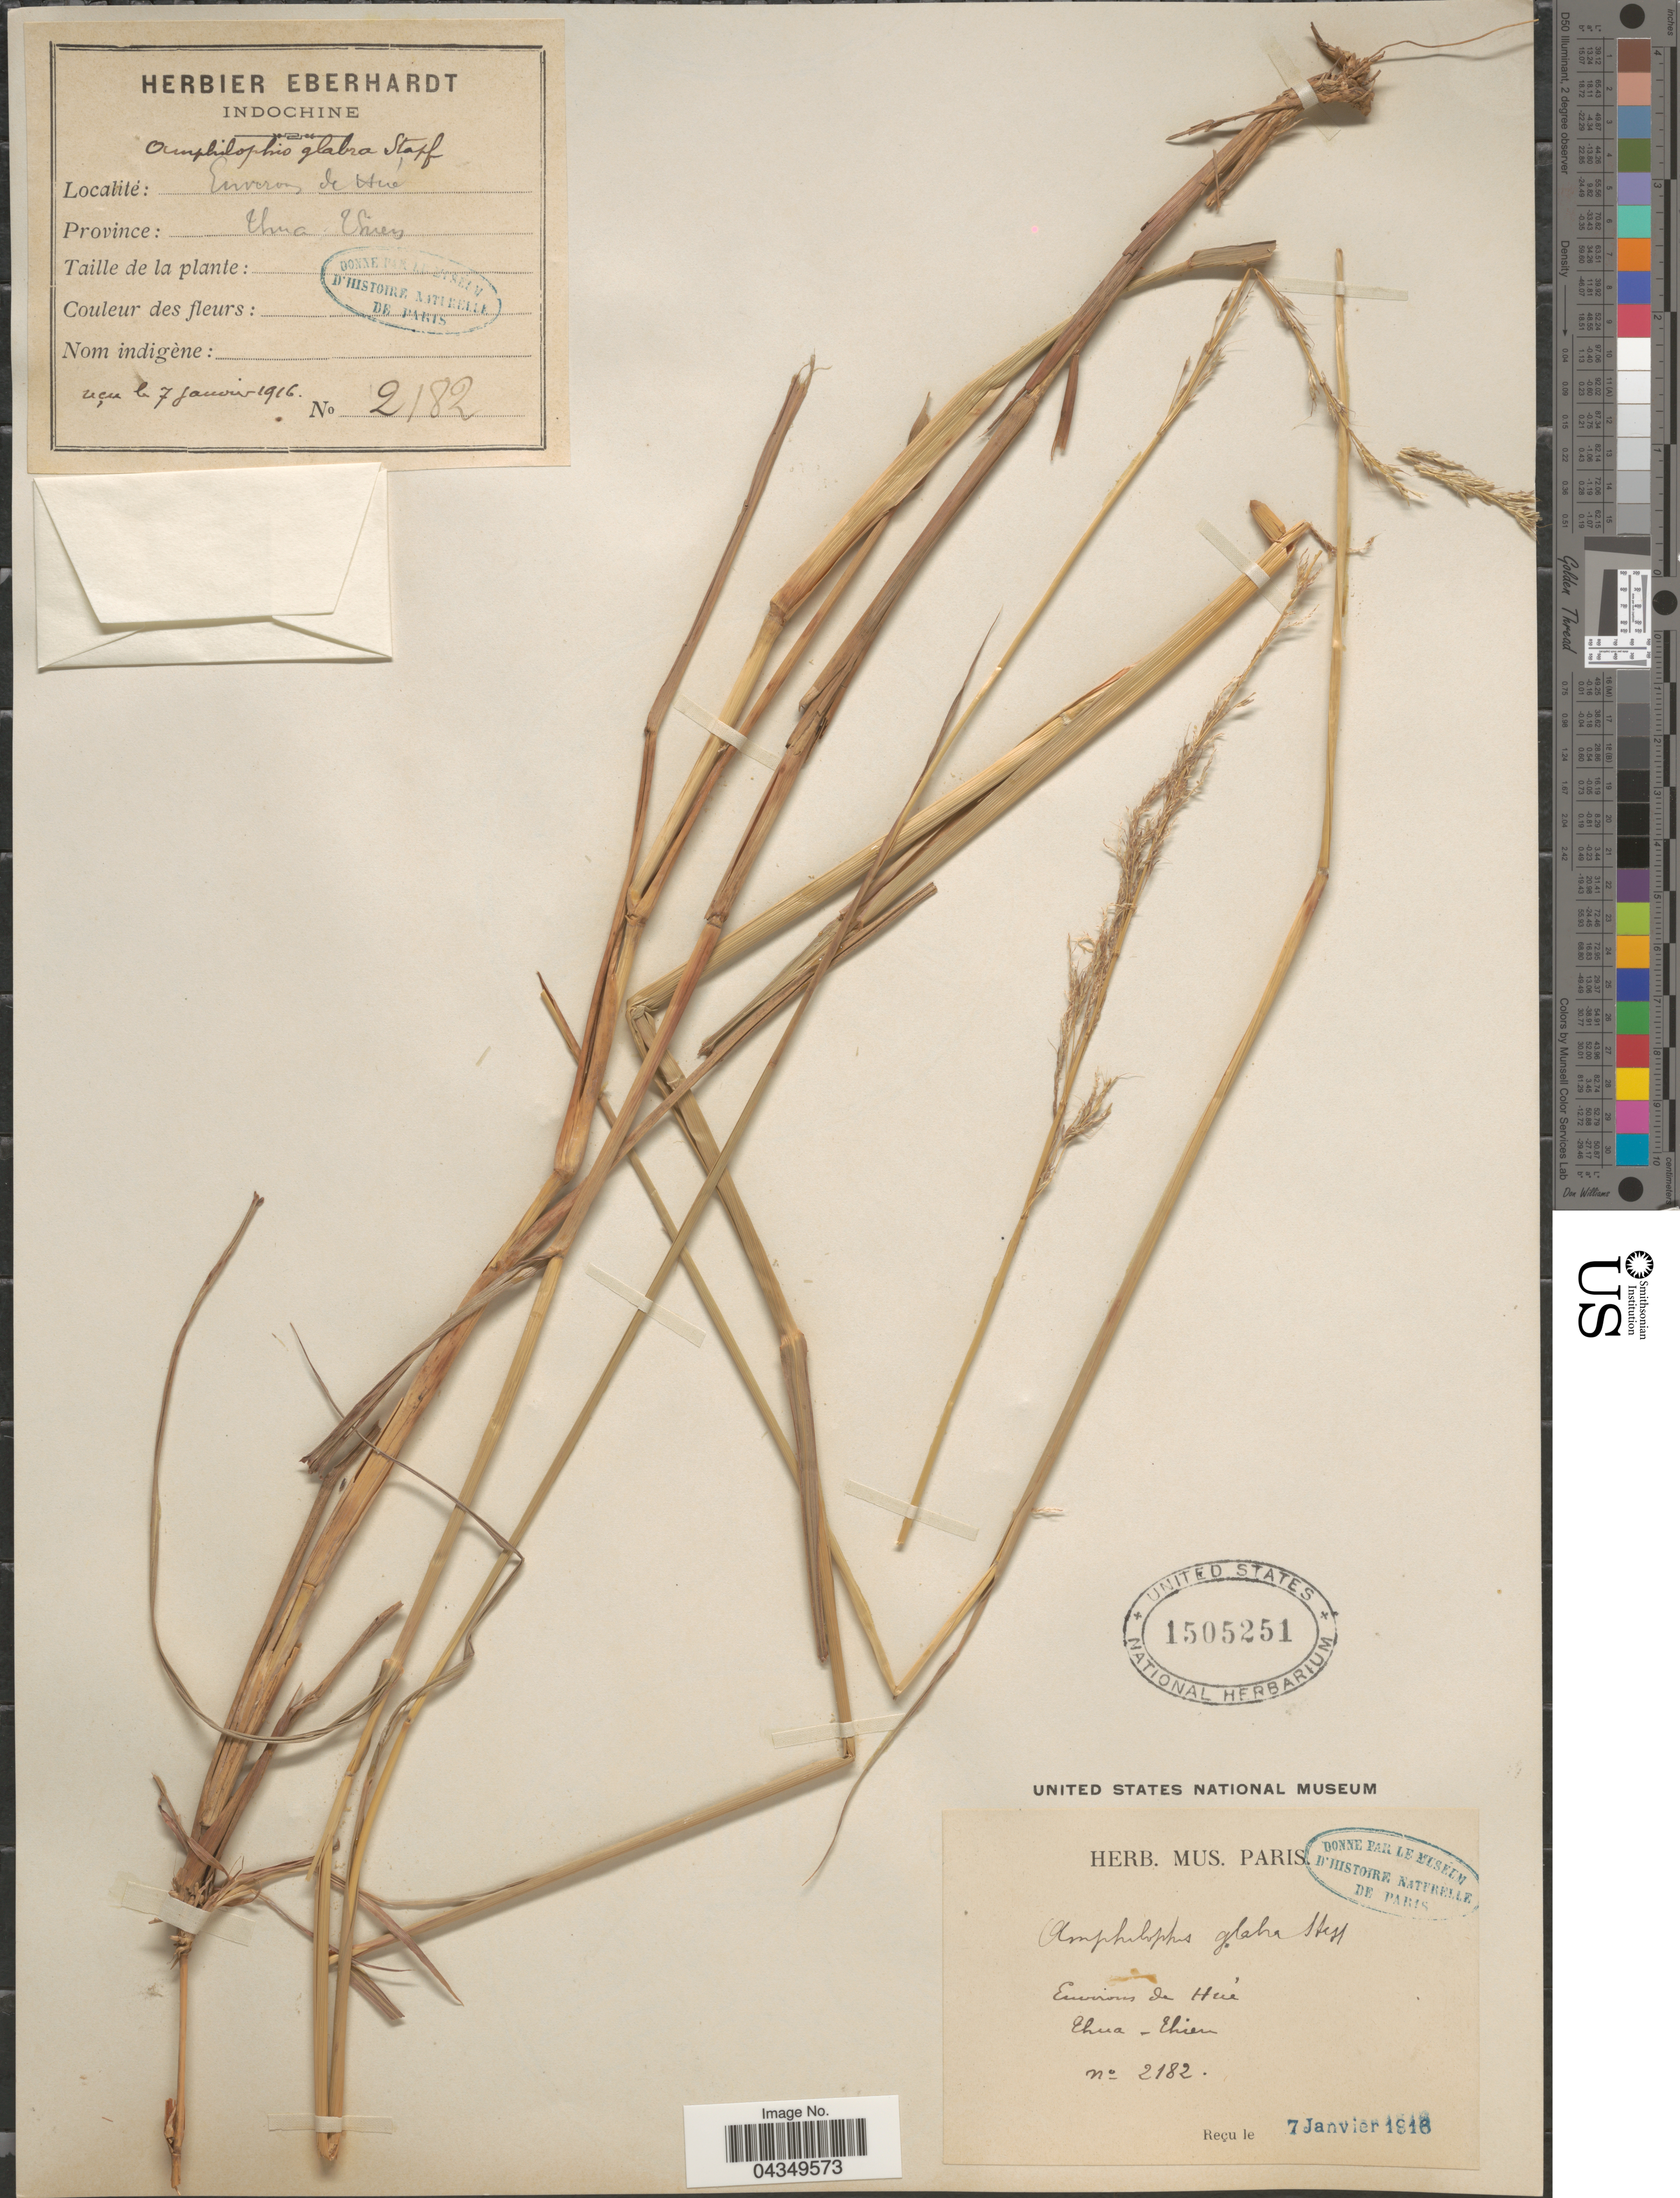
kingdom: Plantae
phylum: Tracheophyta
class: Liliopsida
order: Poales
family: Poaceae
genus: Capillipedium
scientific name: Capillipedium parviflorum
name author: (R. Br.) Stapf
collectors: ex herb. Eberhardt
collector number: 2182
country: Vietnam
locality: Environs de Hué. Province: Thua-Thien.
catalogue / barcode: US 1505251